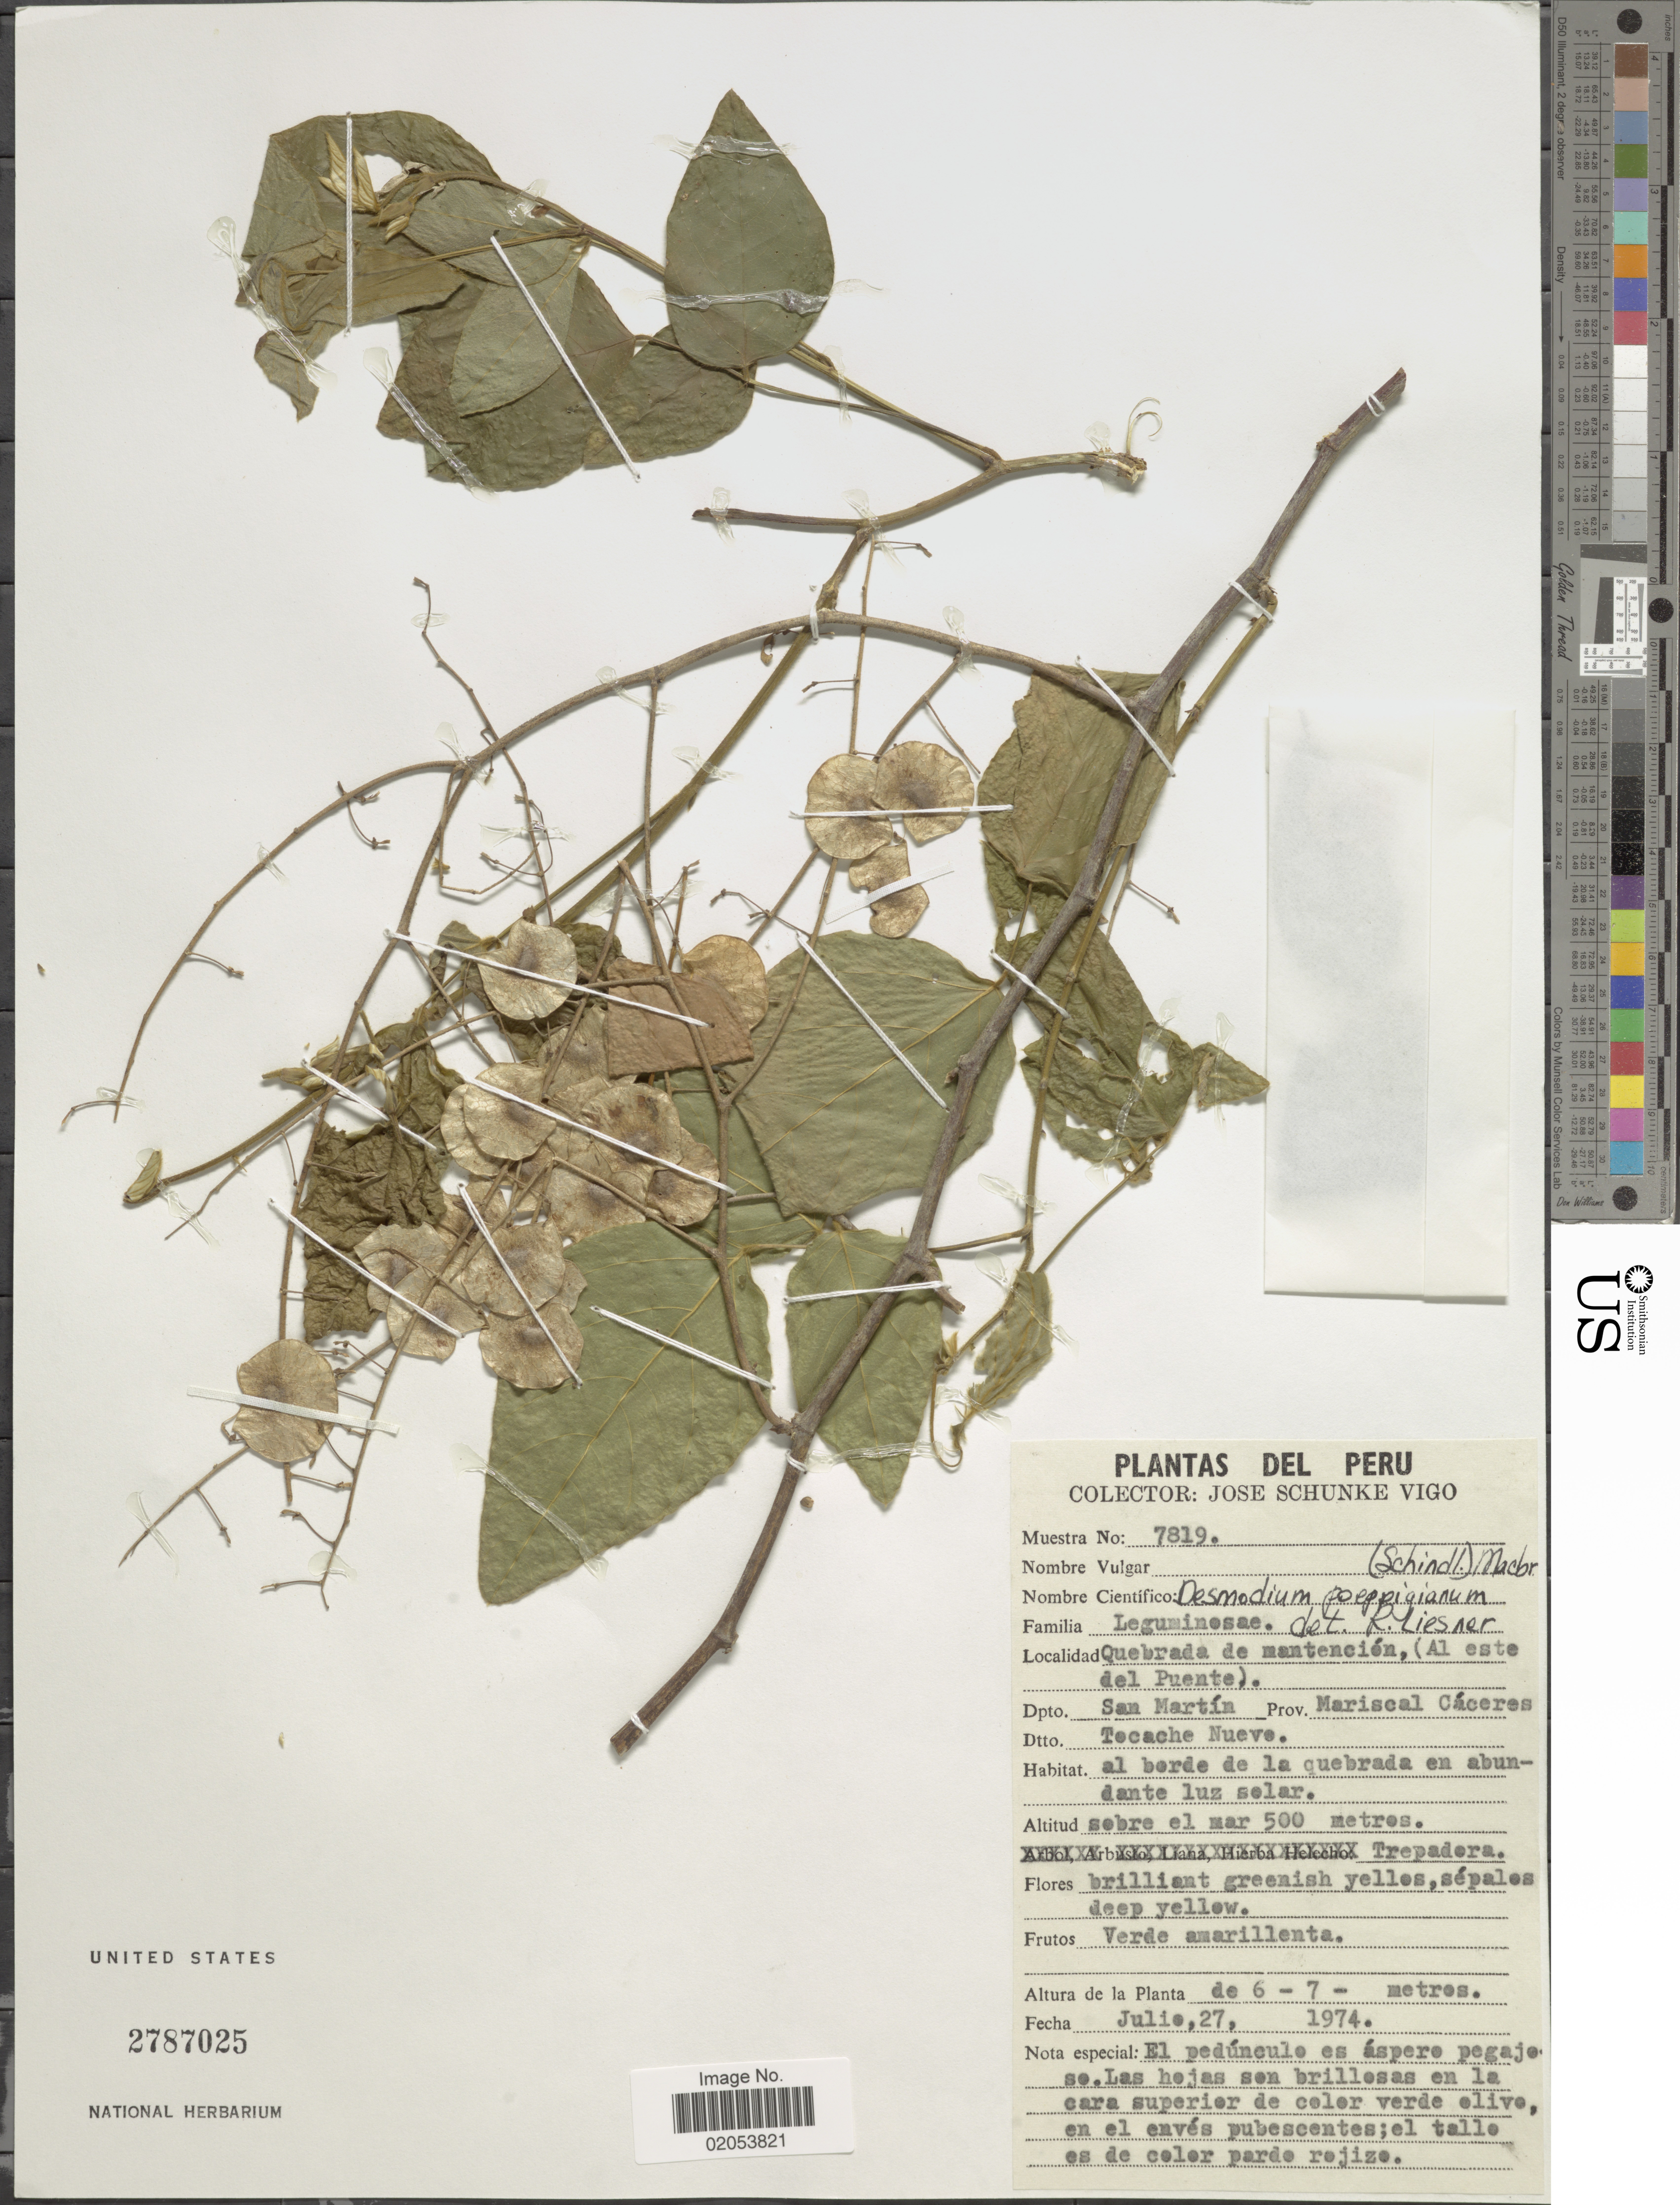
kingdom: Plantae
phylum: Tracheophyta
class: Magnoliopsida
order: Fabales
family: Fabaceae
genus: Desmodium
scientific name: Desmodium poeppigianum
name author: (Schindl.) J.F. Macbr.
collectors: J. Schunke Vigo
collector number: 7819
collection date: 1974-07-27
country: Peru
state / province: San Martín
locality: Quebrada de mantencion, (Al este del Puente). Dpto. San Martin Prov. Mariscal Caceres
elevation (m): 50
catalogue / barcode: US 2787025